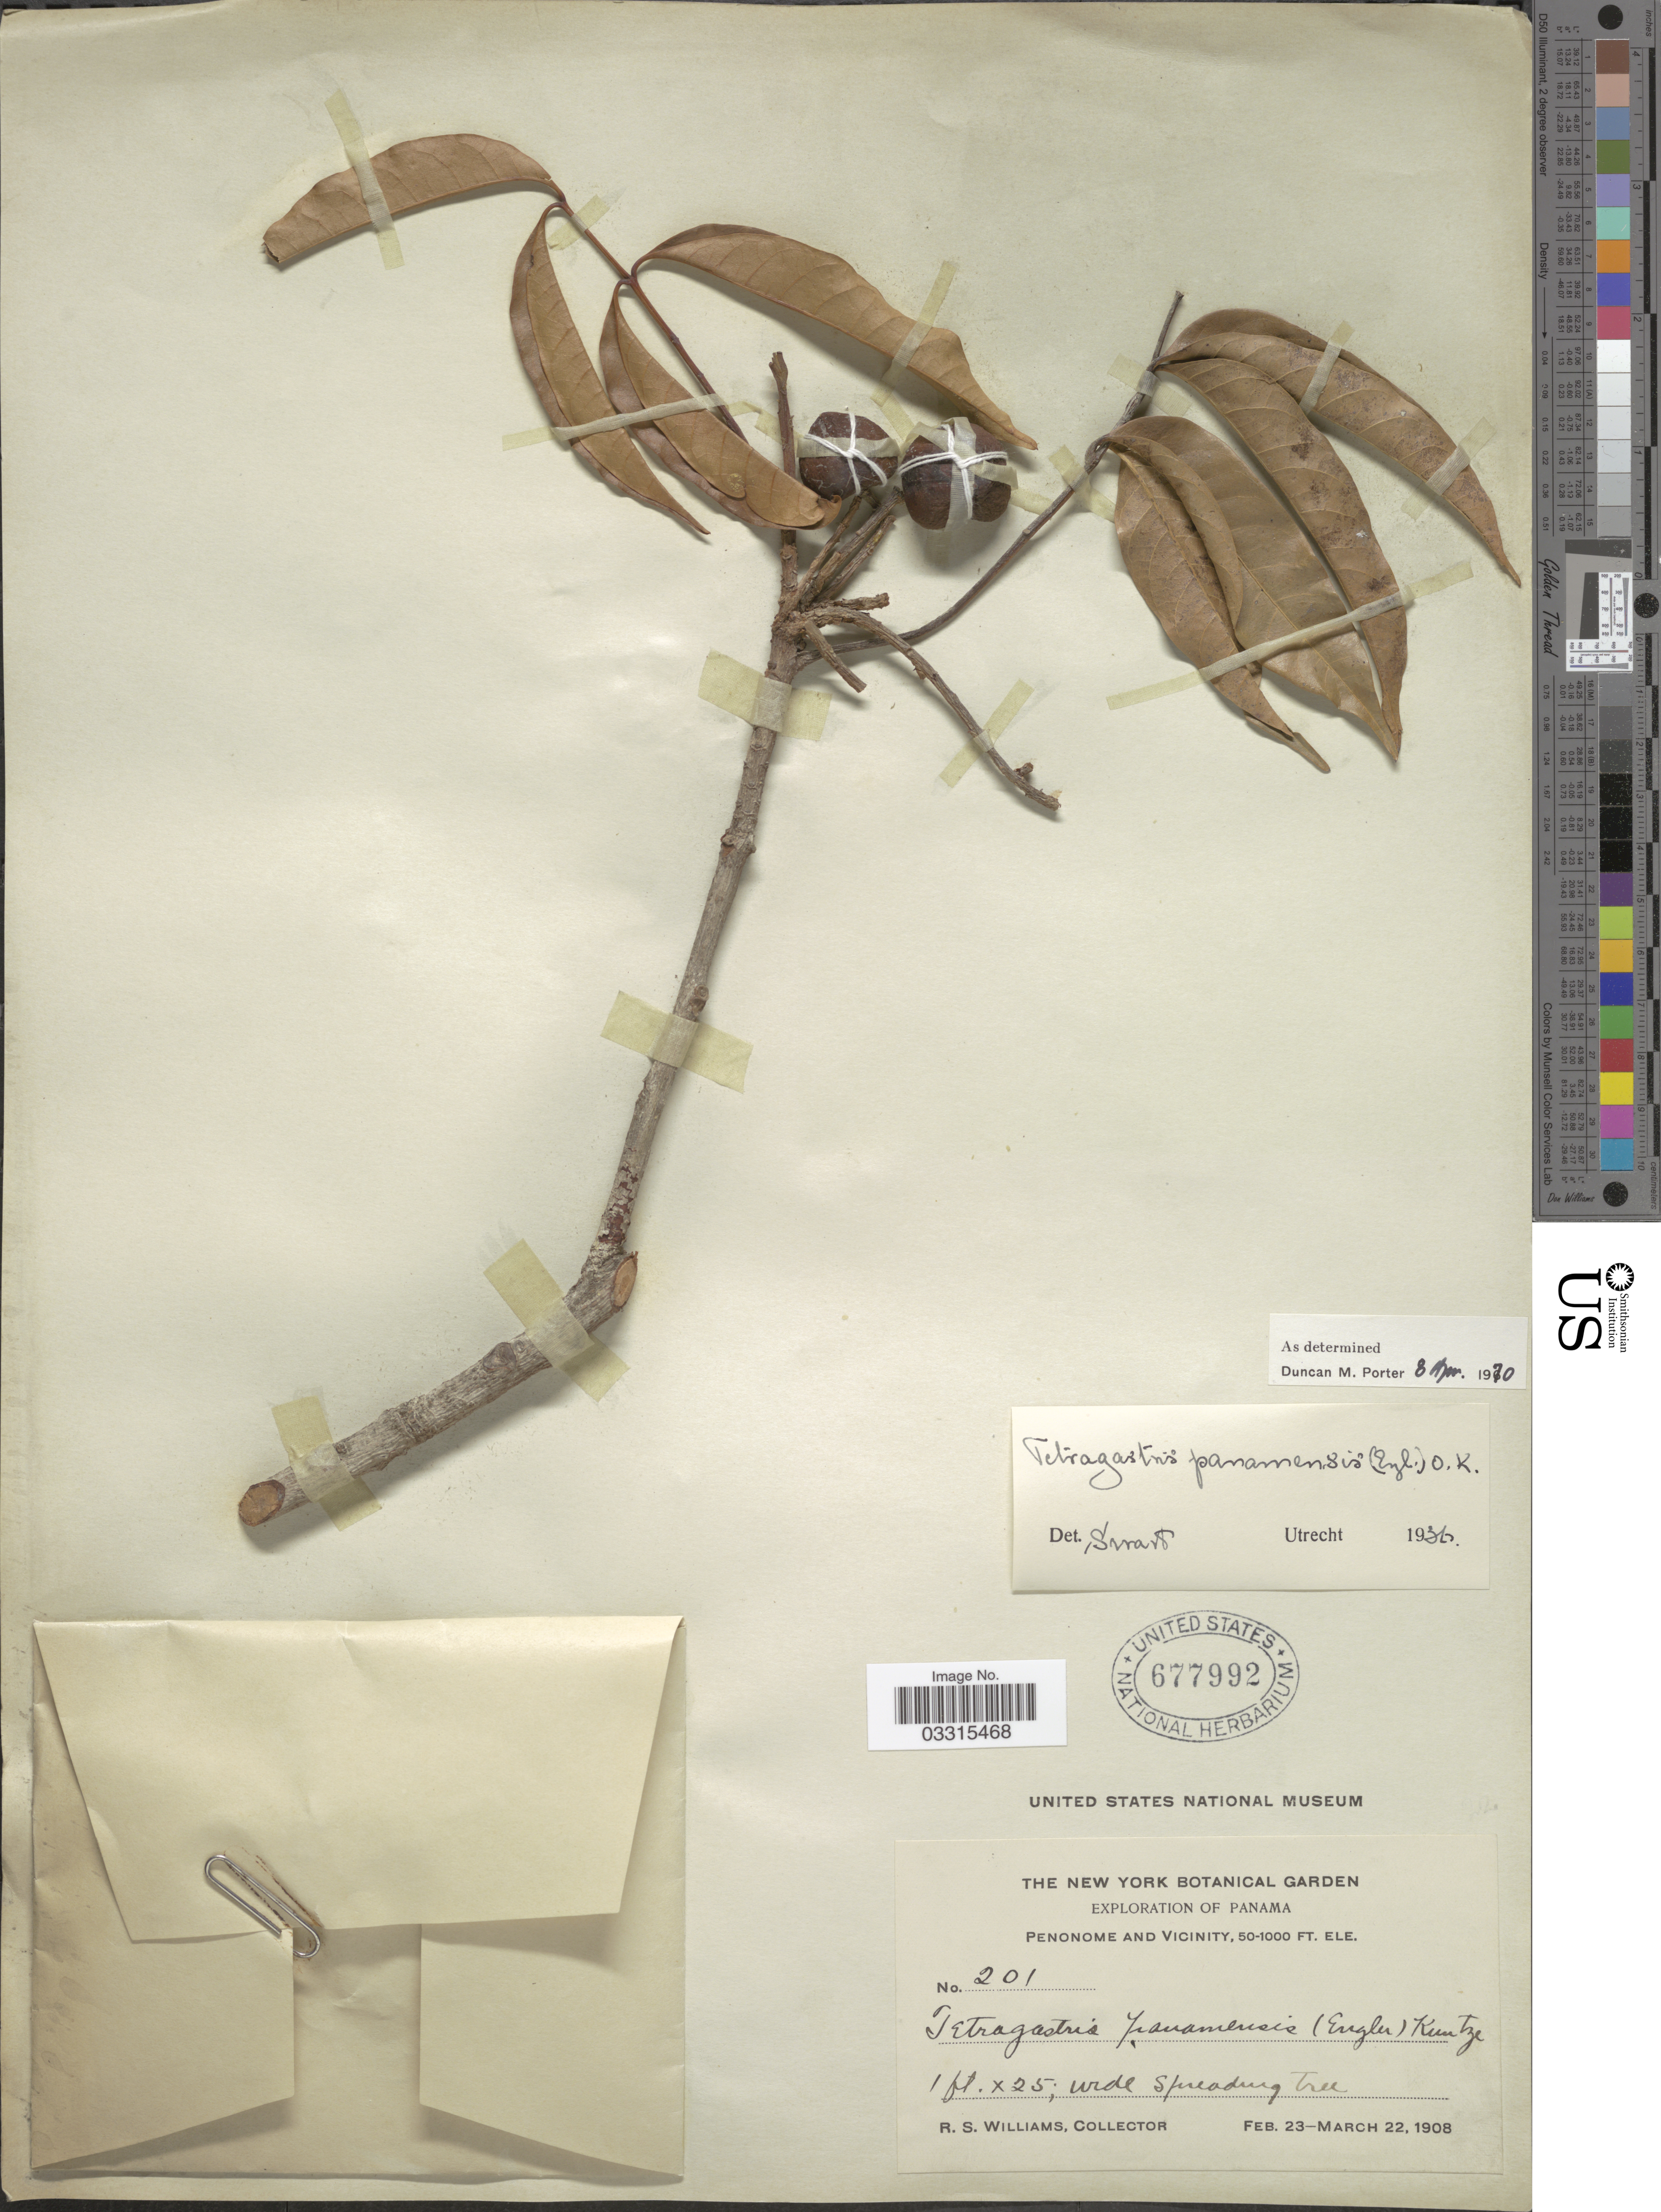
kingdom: Plantae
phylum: Tracheophyta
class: Magnoliopsida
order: Sapindales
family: Burseraceae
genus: Protium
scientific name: Protium stevensonii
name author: (Standl.) Daly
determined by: Daly, Douglas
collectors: R. S. Williams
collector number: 201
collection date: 1908-02-23/1908-03-22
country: Panama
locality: Penonome and Vicinity.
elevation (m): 15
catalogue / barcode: US 677992